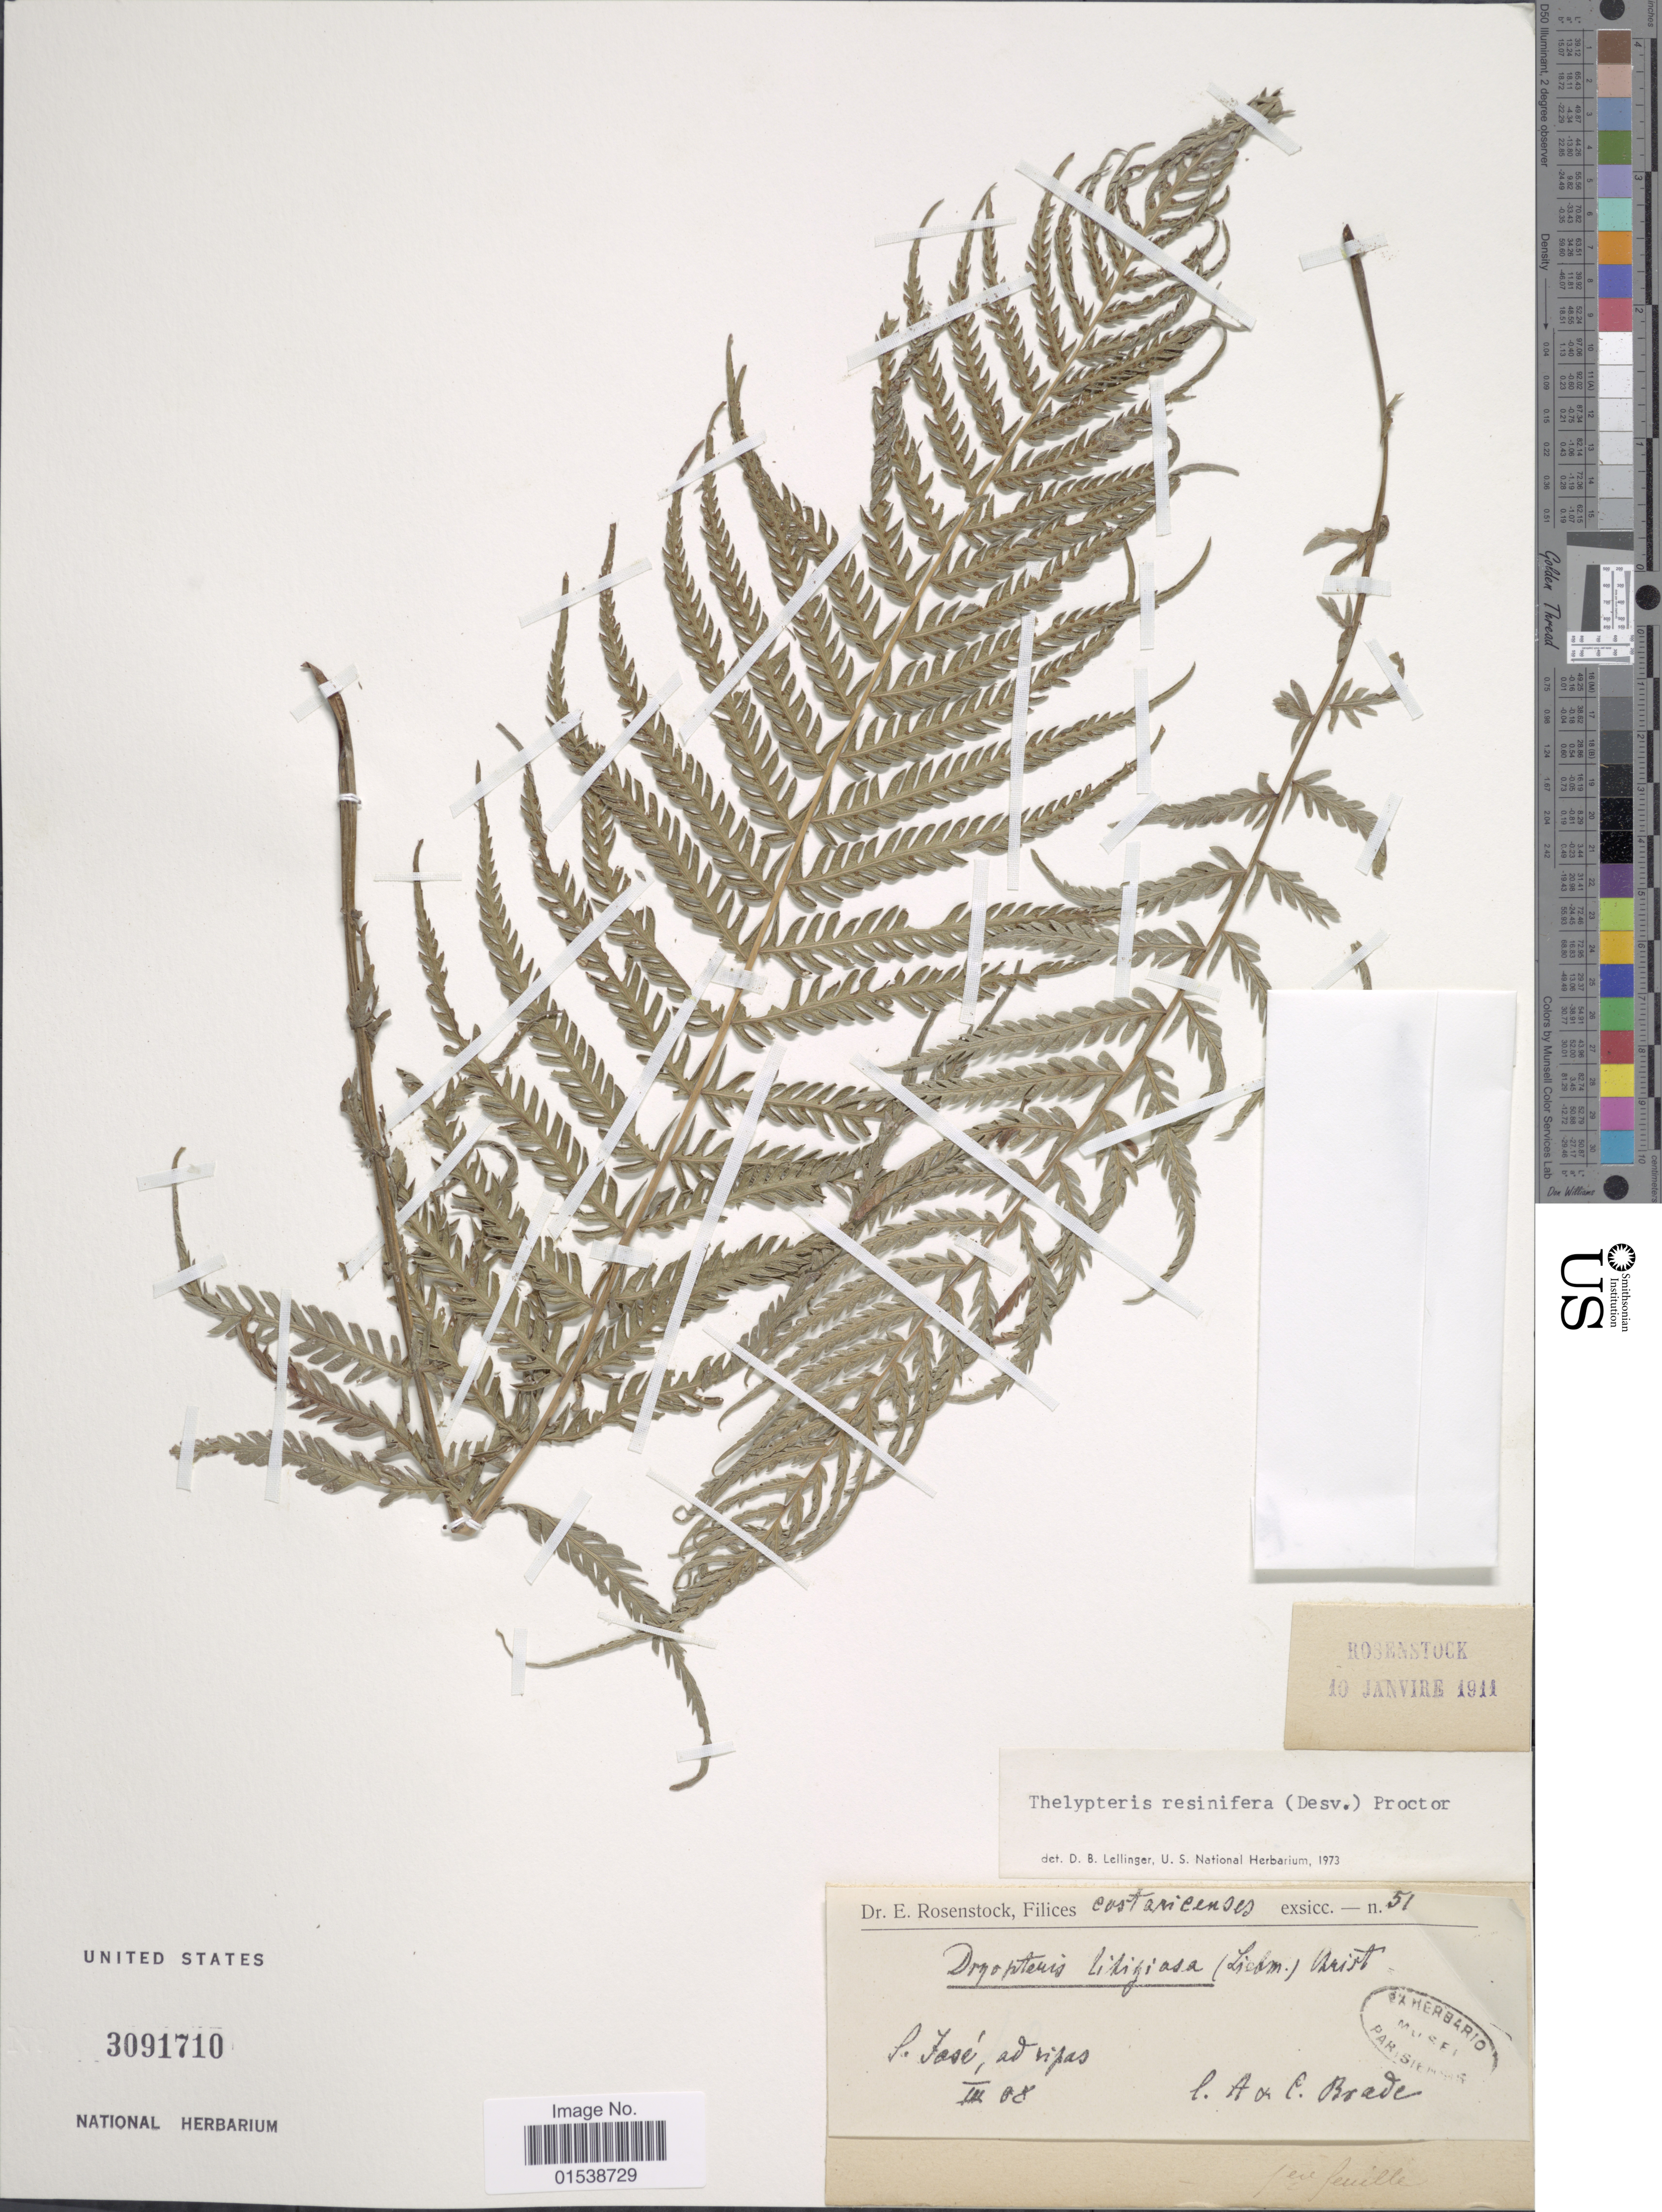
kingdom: Plantae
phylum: Tracheophyta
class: Polypodiopsida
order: Polypodiales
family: Thelypteridaceae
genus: Amauropelta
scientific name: Amauropelta resinifera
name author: (Desv.) Pic. Serm.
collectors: A. Brade & C. Brade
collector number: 51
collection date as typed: Transcribed d/m/y: /3/8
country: Costa Rica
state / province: San José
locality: Costaricenses, S. Jose, ad ripas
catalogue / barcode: US 3091710